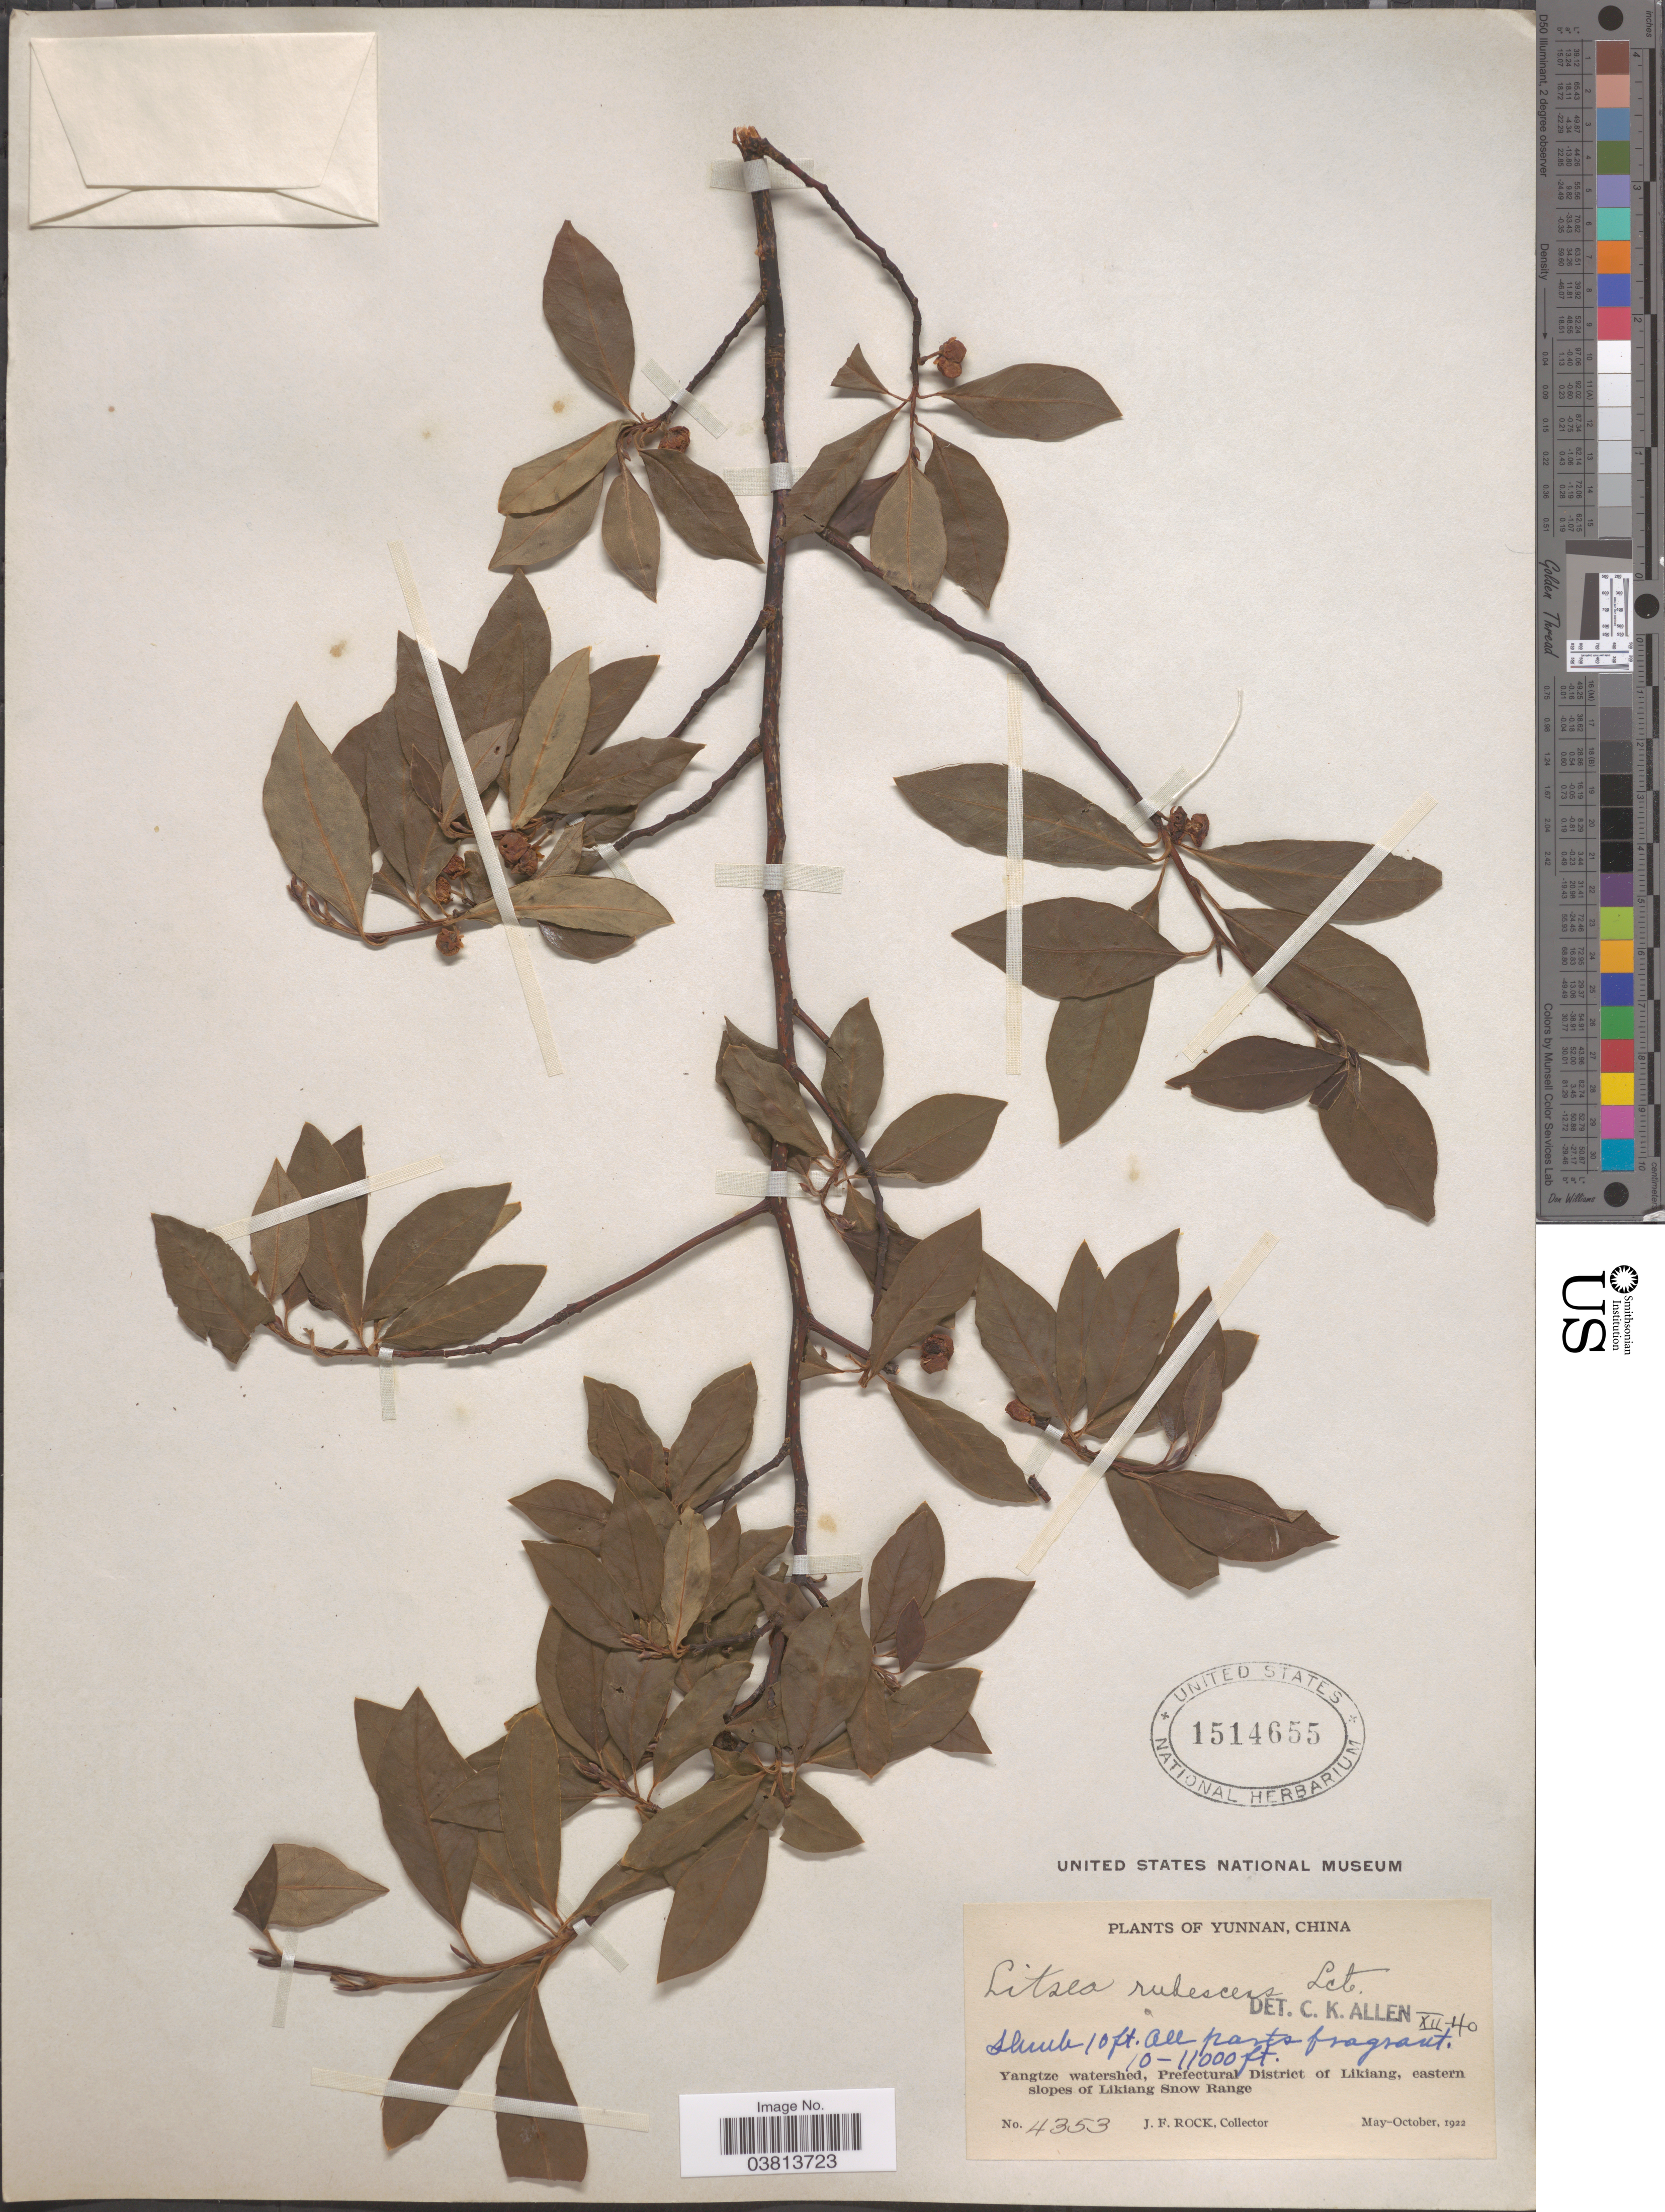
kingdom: Plantae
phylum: Tracheophyta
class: Magnoliopsida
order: Laurales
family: Lauraceae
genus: Litsea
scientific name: Litsea rubescens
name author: Lecomte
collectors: J. Rock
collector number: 4353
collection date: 1922-05/1922-10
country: China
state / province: Yunnan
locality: Yangtze watershed, Prefectural District of Likiang, eastern slopes of Likiang Snow Range.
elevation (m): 3048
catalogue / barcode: US 1514655